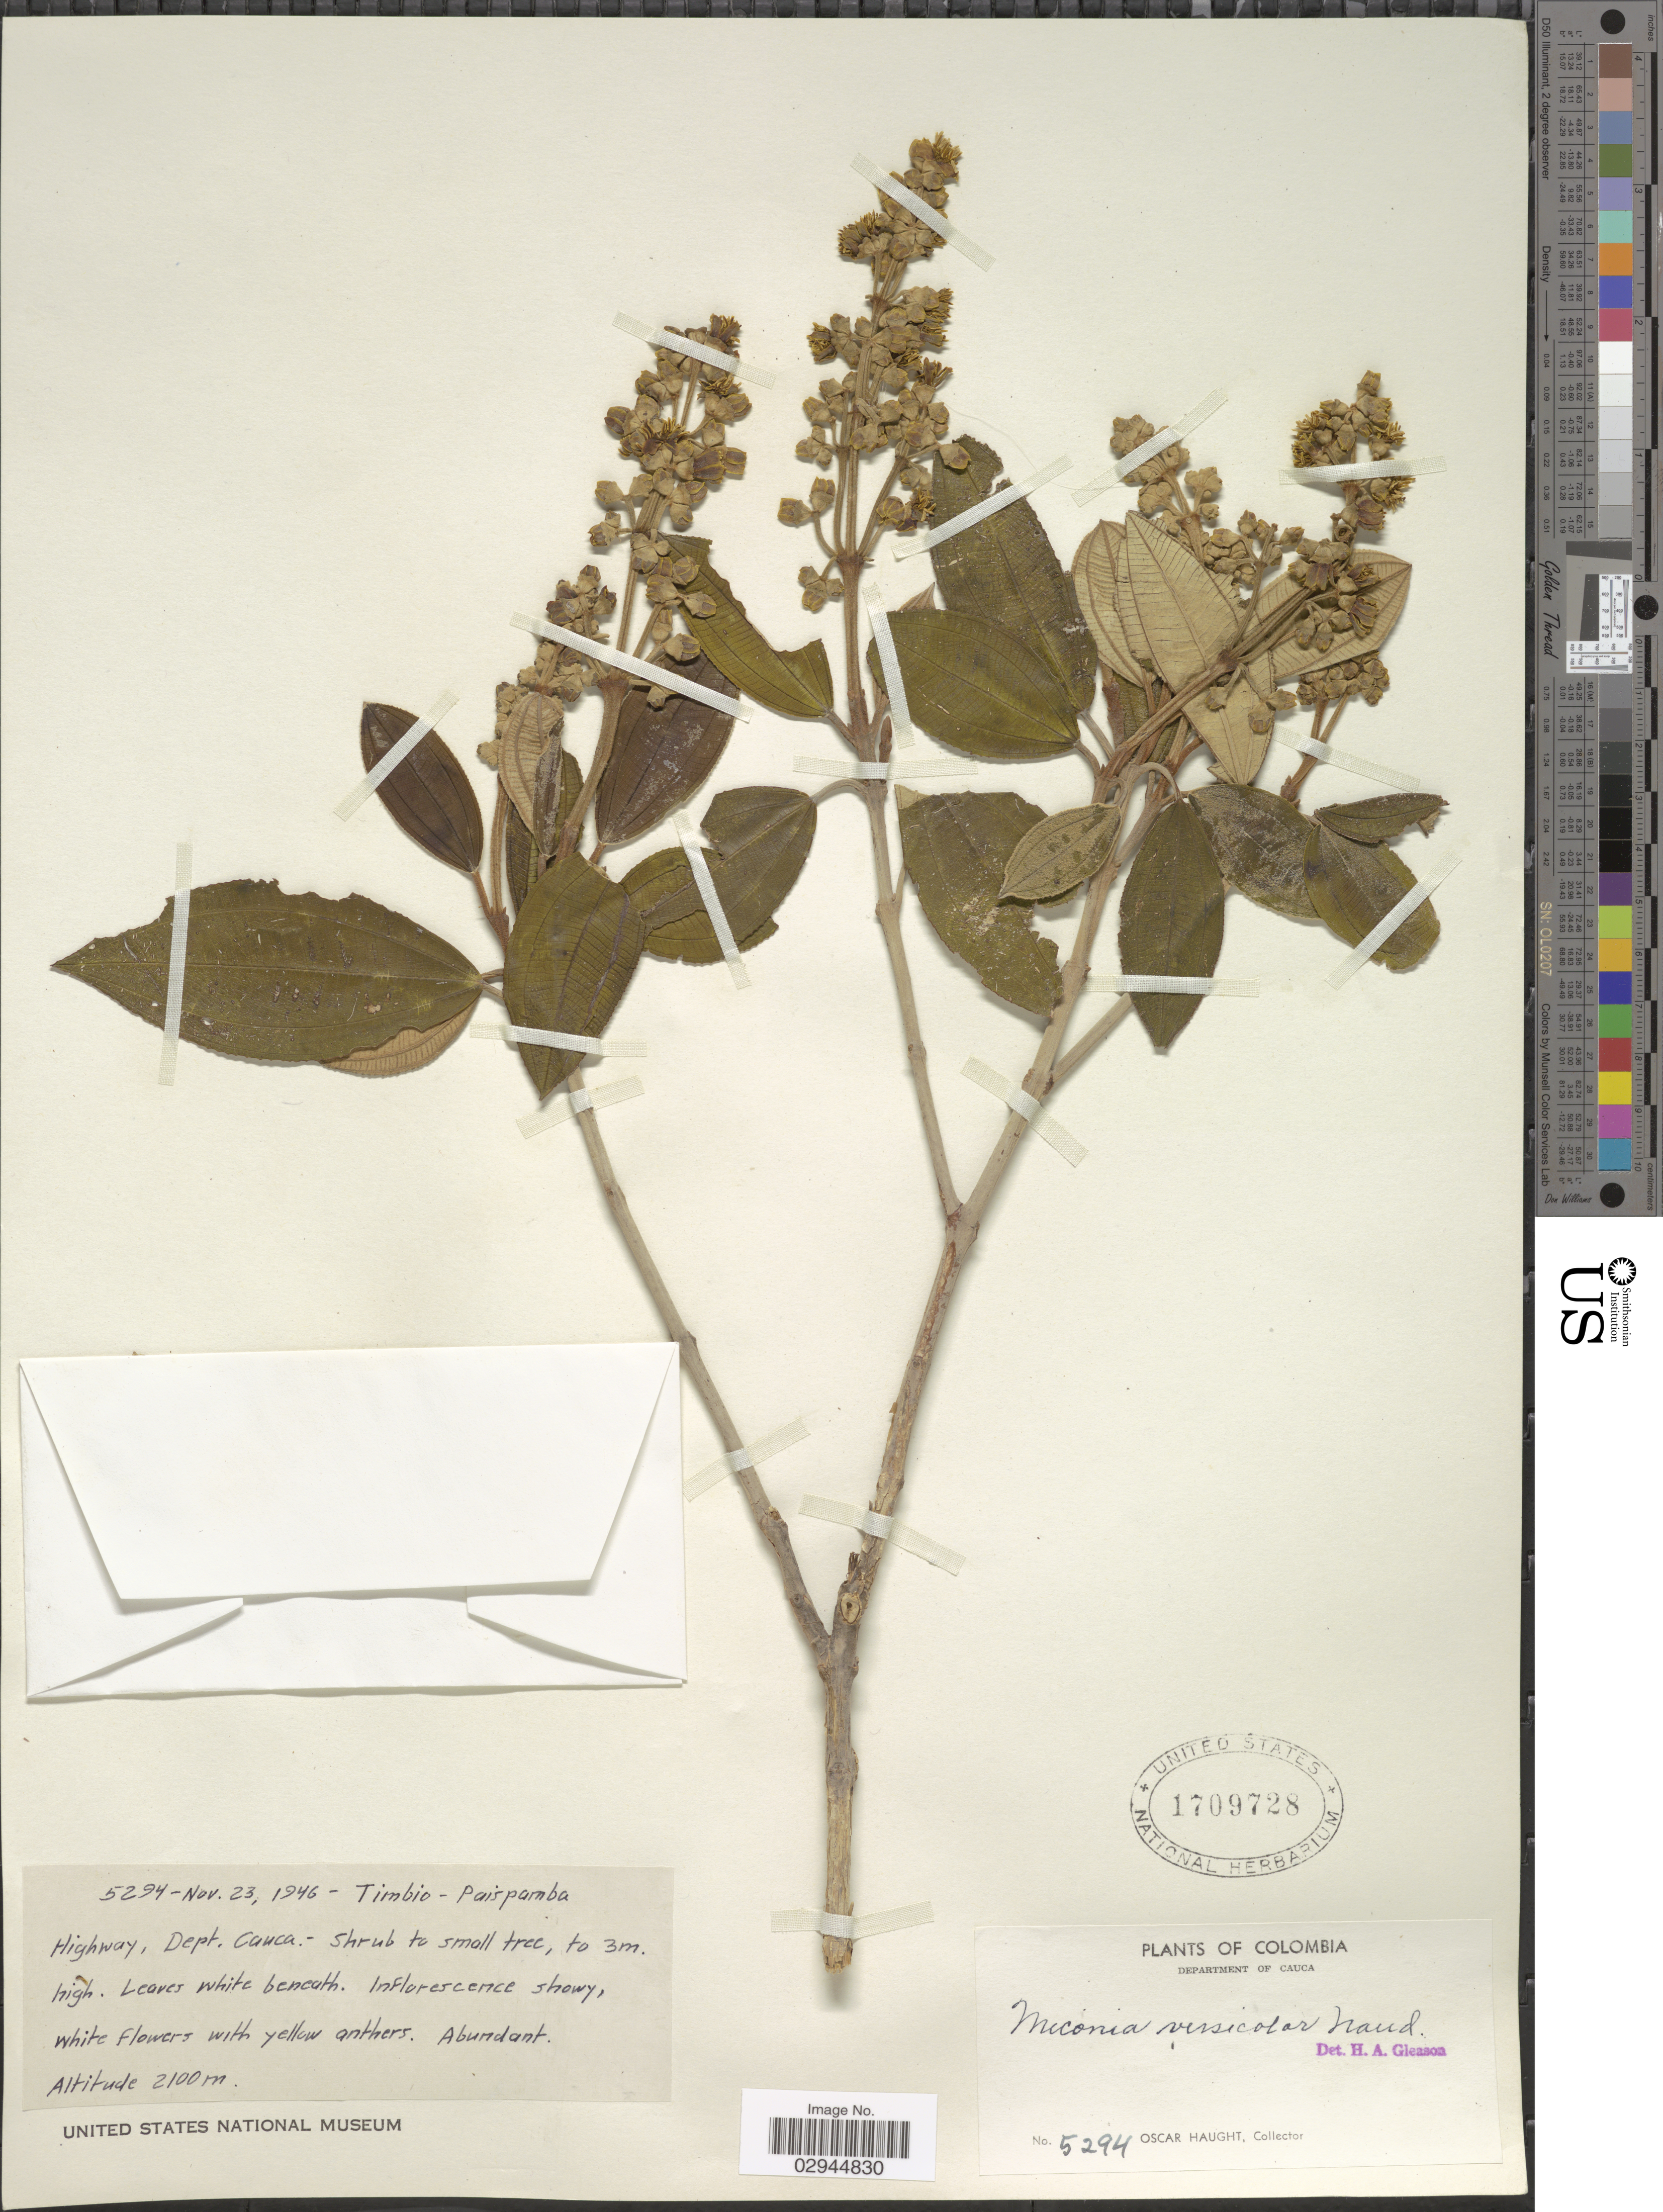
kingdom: Plantae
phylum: Tracheophyta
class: Magnoliopsida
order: Myrtales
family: Melastomataceae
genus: Miconia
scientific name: Miconia versicolor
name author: Naudin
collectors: O. L. Haught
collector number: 5294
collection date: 1946-11-23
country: Colombia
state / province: Cauca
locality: Department of Cauca. Timbio-Paispamba Highway.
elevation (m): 2100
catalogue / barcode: US 1709728